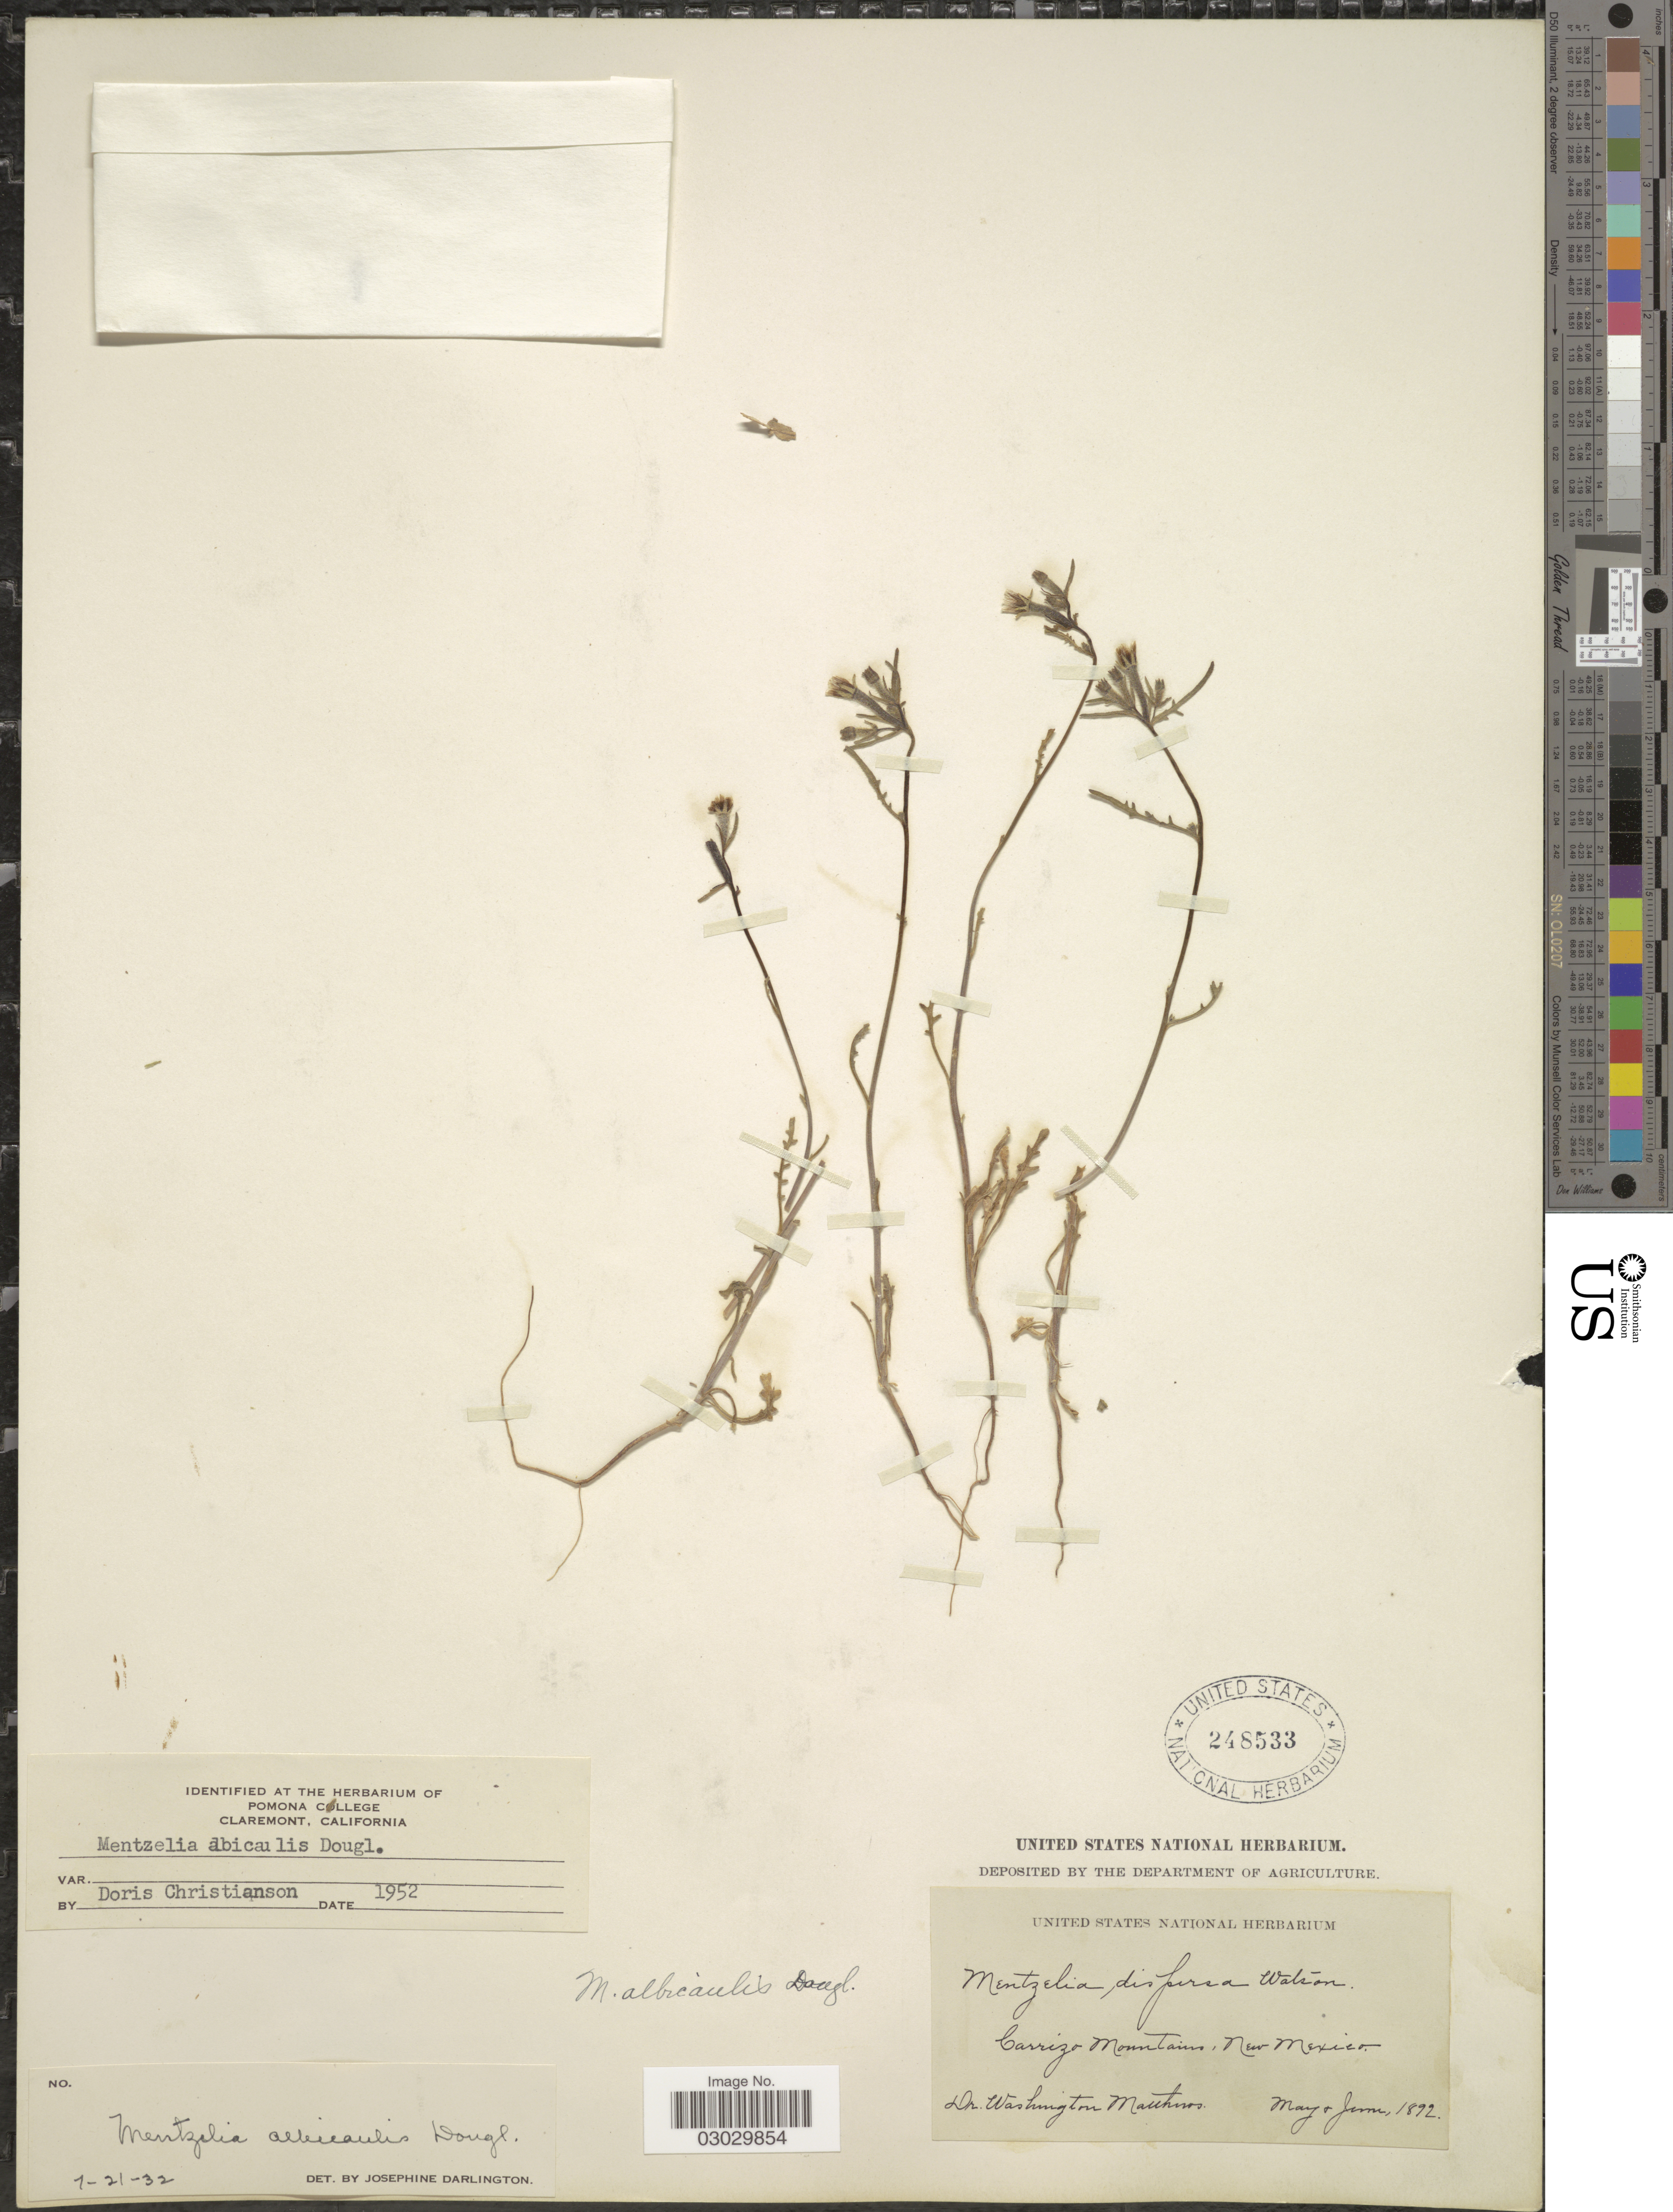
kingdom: Plantae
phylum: Tracheophyta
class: Magnoliopsida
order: Cornales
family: Loasaceae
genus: Mentzelia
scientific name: Mentzelia montana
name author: (Davidson) Davidson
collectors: W. Matthews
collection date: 1892-05/1892-06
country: United States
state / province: New Mexico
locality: Carrizo Mountains.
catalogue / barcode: US 248533